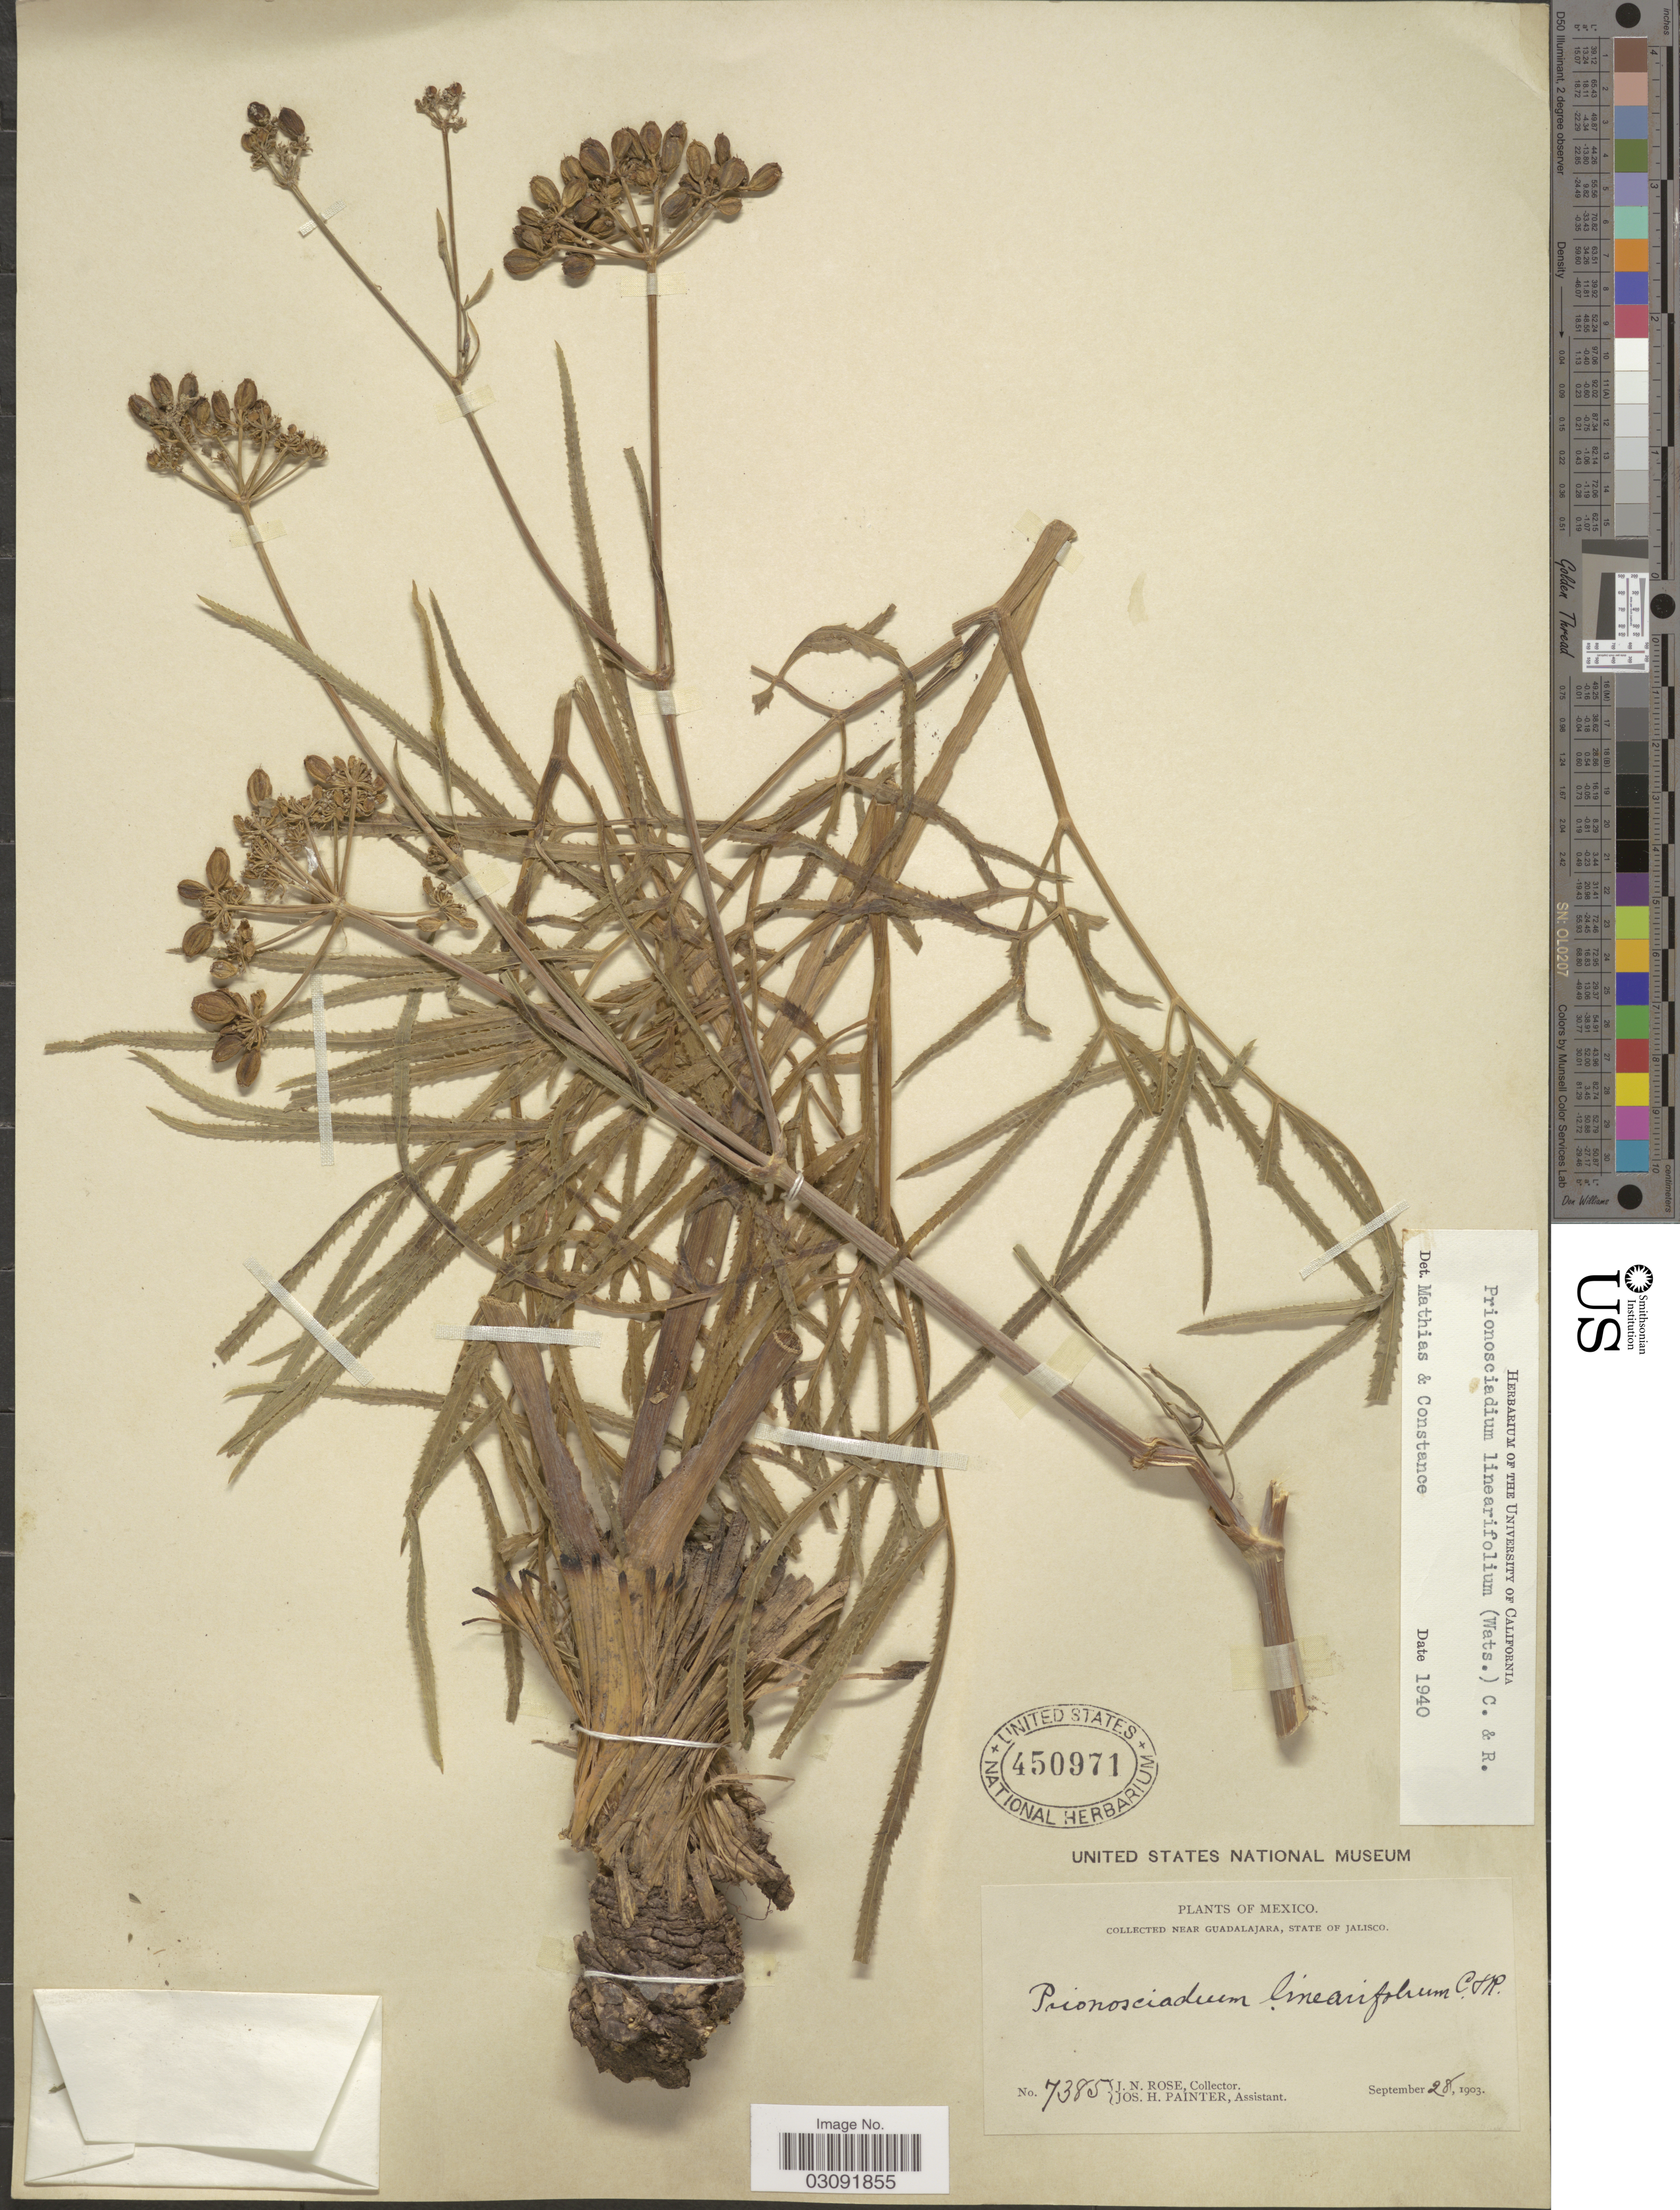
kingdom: Plantae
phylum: Tracheophyta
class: Magnoliopsida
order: Apiales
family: Apiaceae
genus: Prionosciadium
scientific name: Prionosciadium linearifolium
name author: (S. Watson) J.M. Coult. & Rose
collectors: J. N. Rose & J. H. Painter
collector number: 7385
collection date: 1903-09-28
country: Mexico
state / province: Jalisco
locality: Near Guadalajara, State of Jalisco.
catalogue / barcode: US 450971